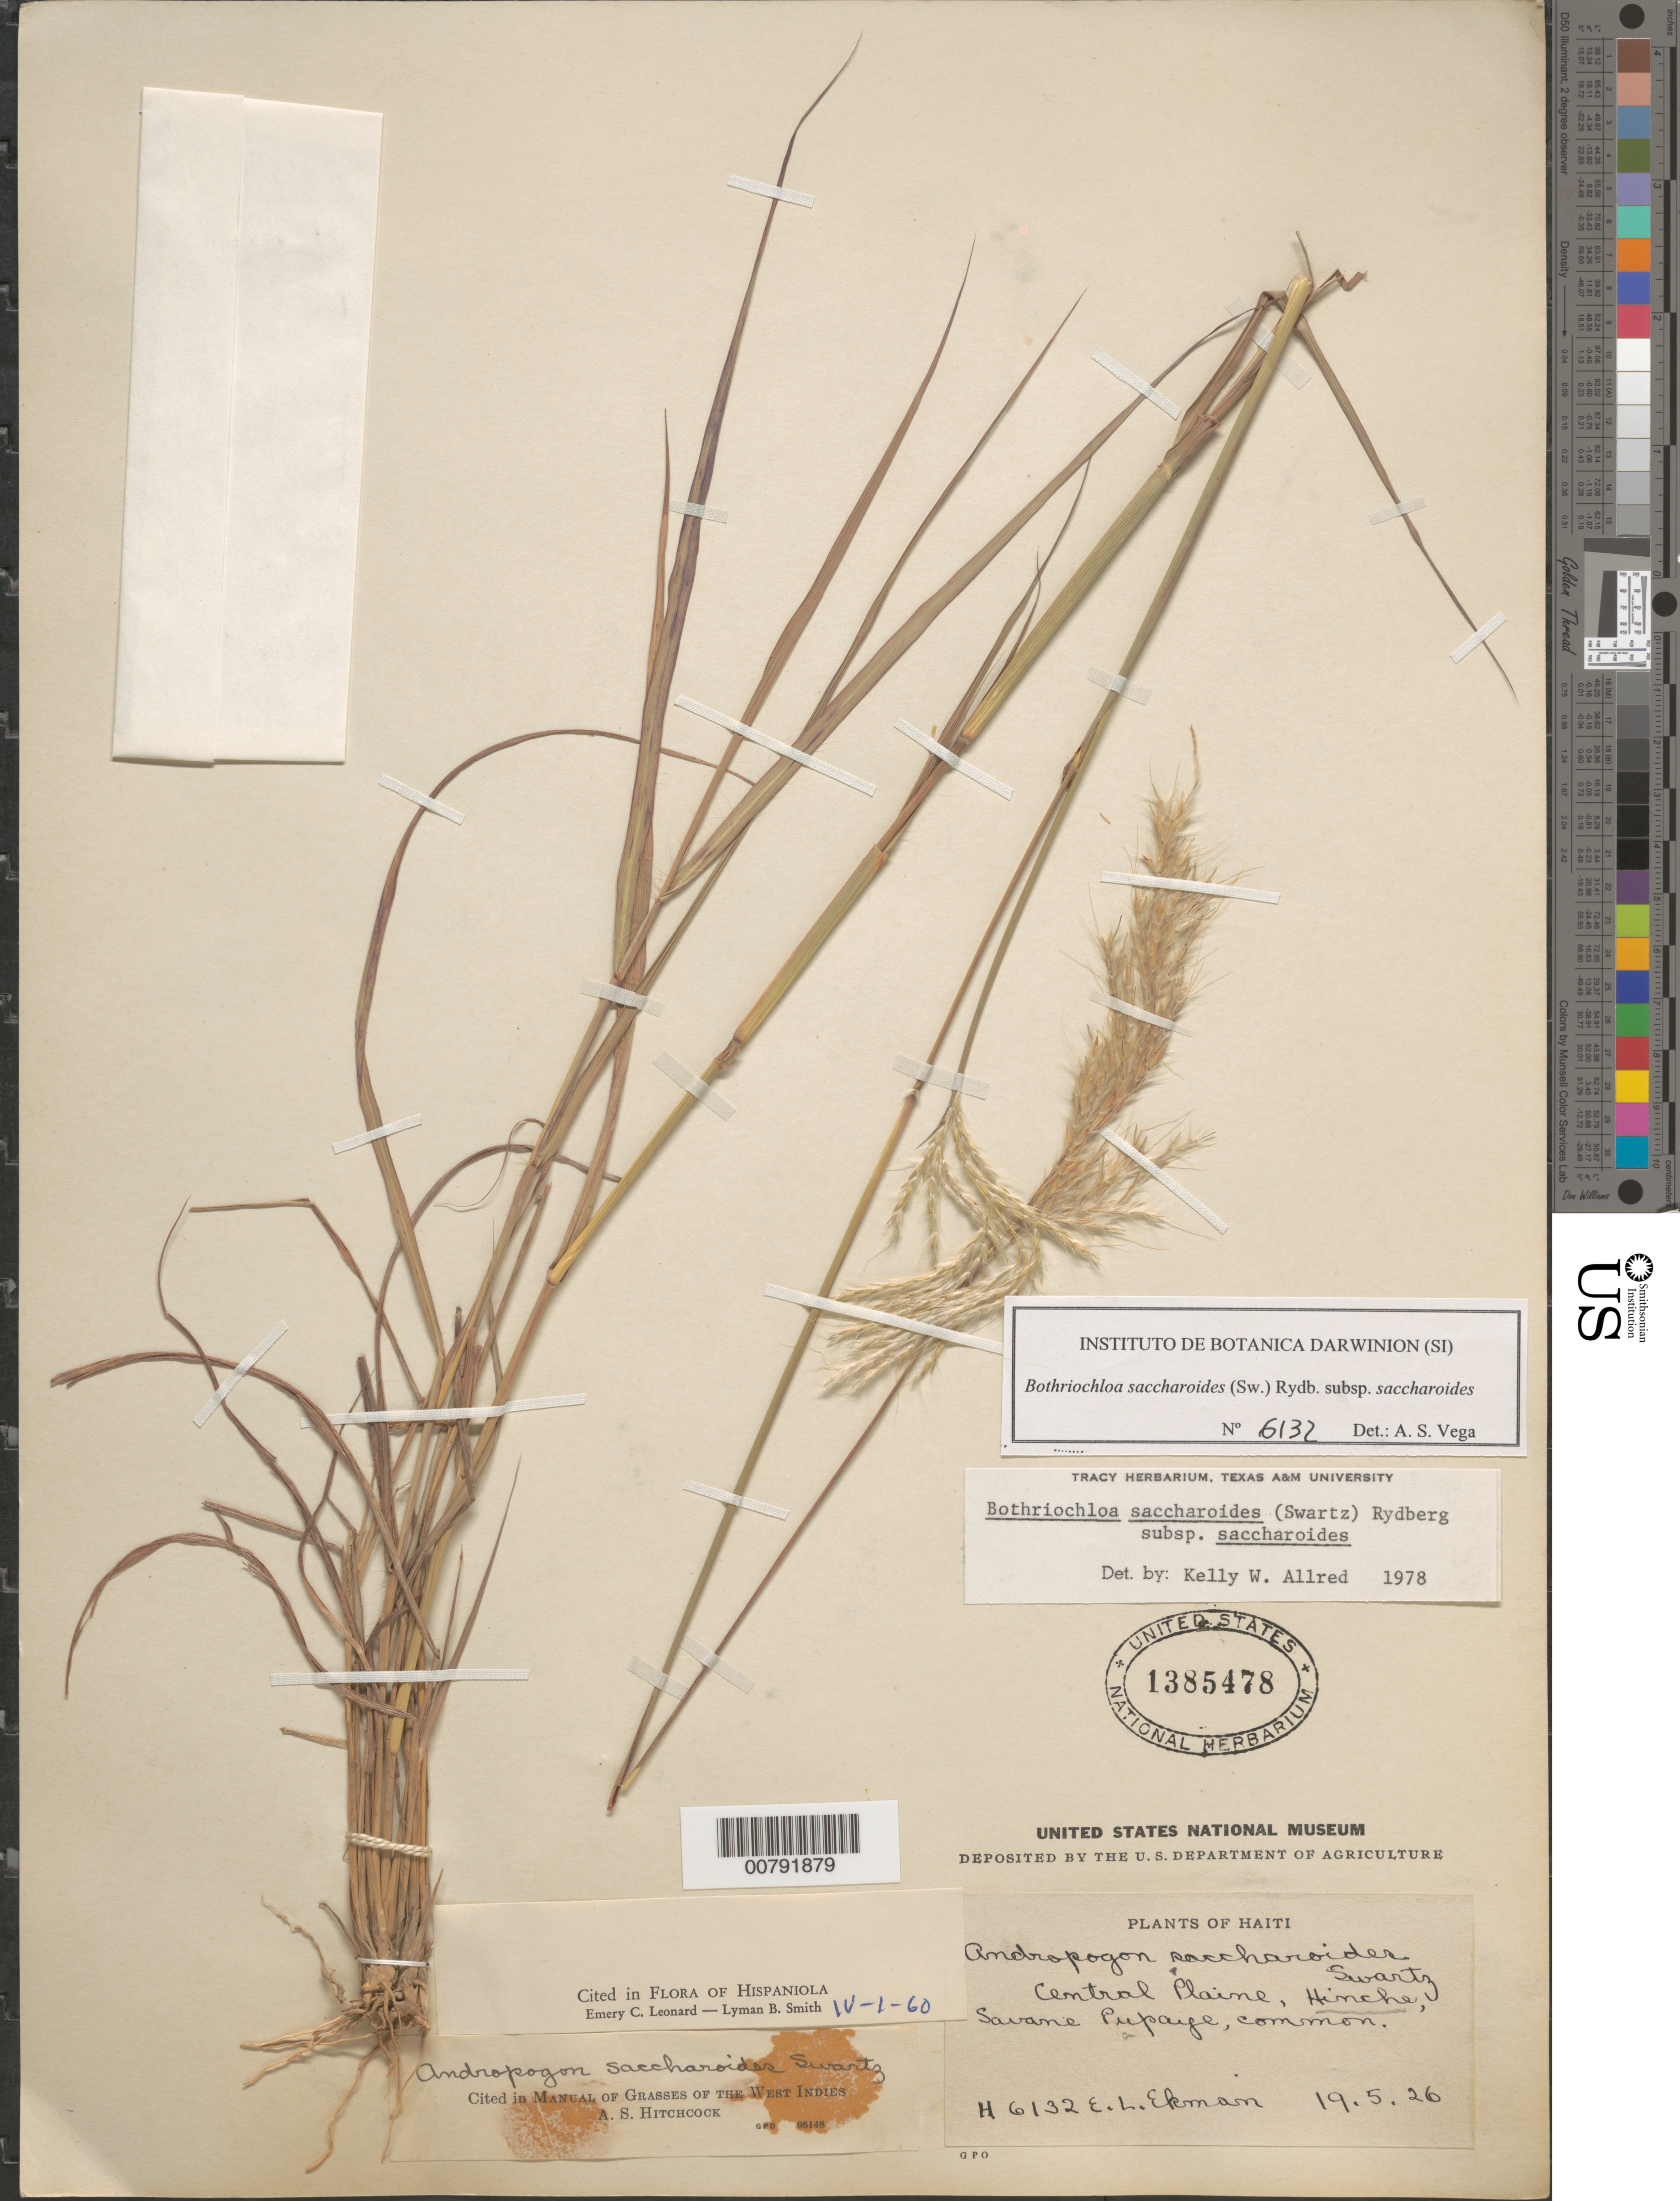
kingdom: Plantae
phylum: Tracheophyta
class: Liliopsida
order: Poales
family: Poaceae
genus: Bothriochloa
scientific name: Bothriochloa saccharoides subsp. saccharoides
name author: (Sw.) Rydb.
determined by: Vega, A. S.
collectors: E. L. Ekman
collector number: H 6132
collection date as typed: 19 May 1926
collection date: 1926-05-19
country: Haiti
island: Hispaniola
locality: Central Plaine, Hinche, Savane Pupaye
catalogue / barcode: US 1385478